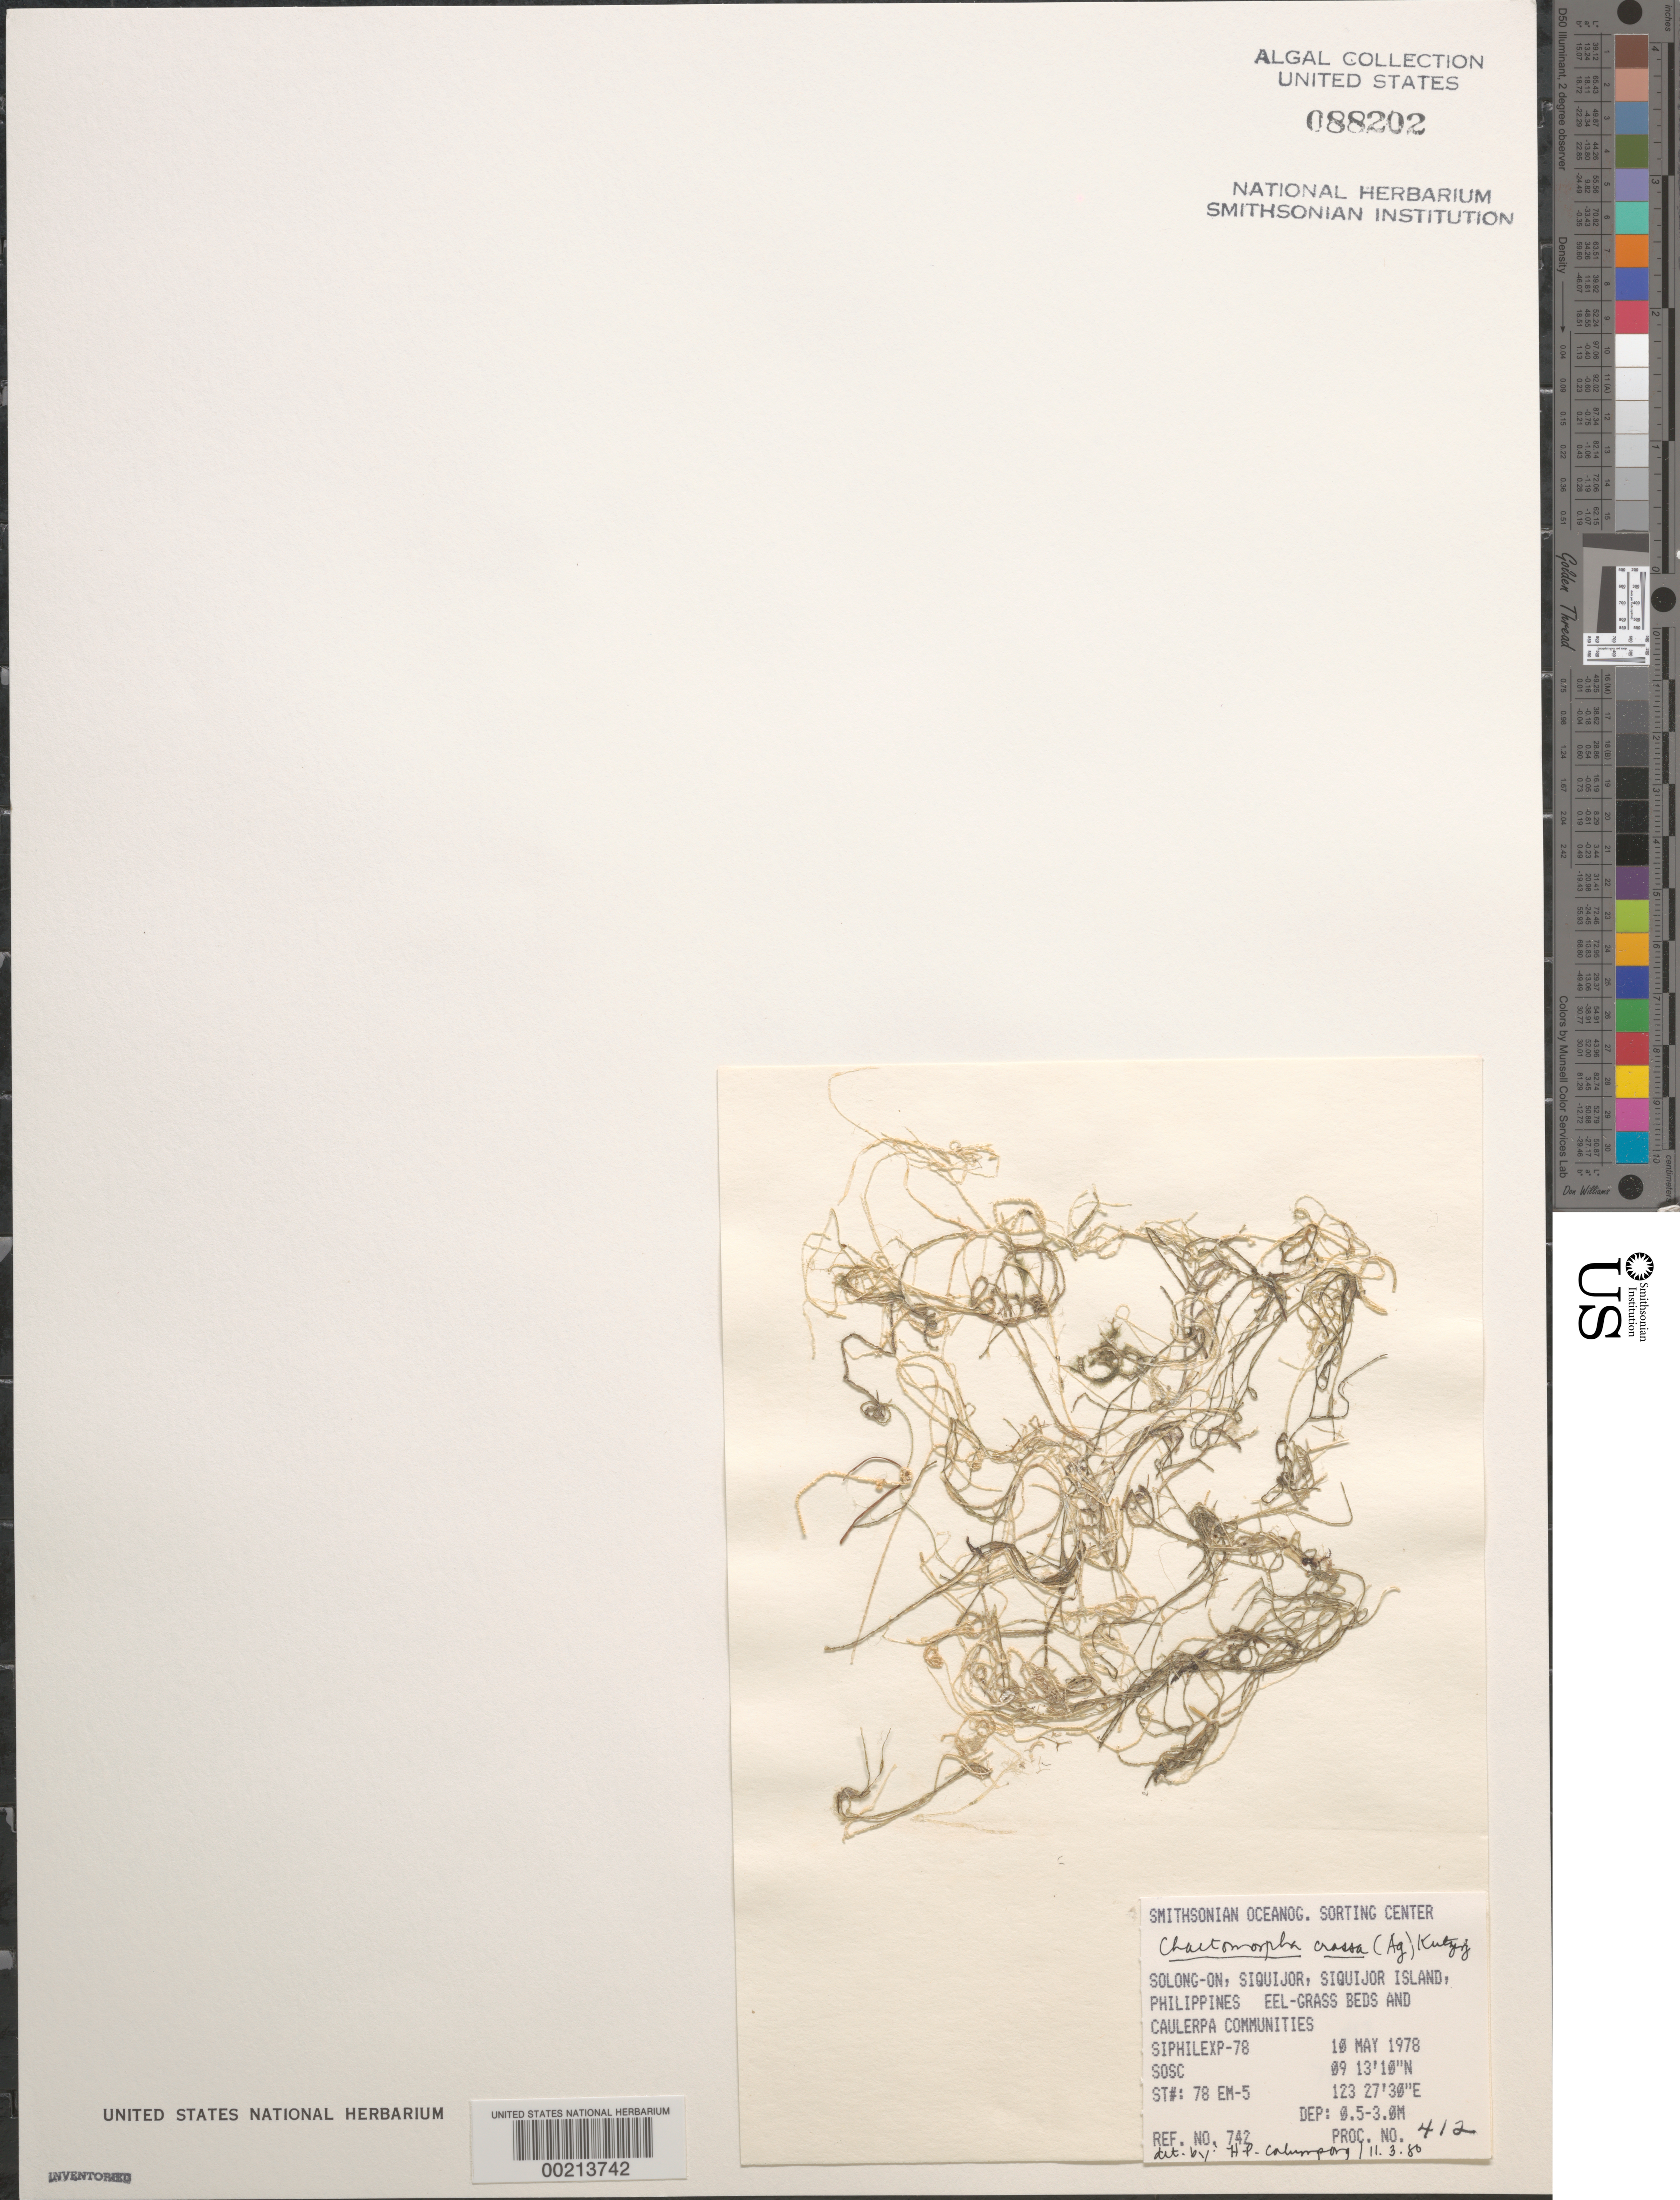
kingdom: Plantae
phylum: Chlorophyta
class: Ulvophyceae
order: Cladophorales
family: Cladophoraceae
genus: Chaetomorpha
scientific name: Chaetomorpha aerea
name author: (Dillwyn) Kütz.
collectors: SOSC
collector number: Station 78 Em-5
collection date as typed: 10 May 1978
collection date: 1978-05-10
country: Philippines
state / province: Central Visayas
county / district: Siquijor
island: Siquijor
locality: Solong-on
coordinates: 09 13'10"N, 123 27'30"E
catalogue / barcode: US 88202